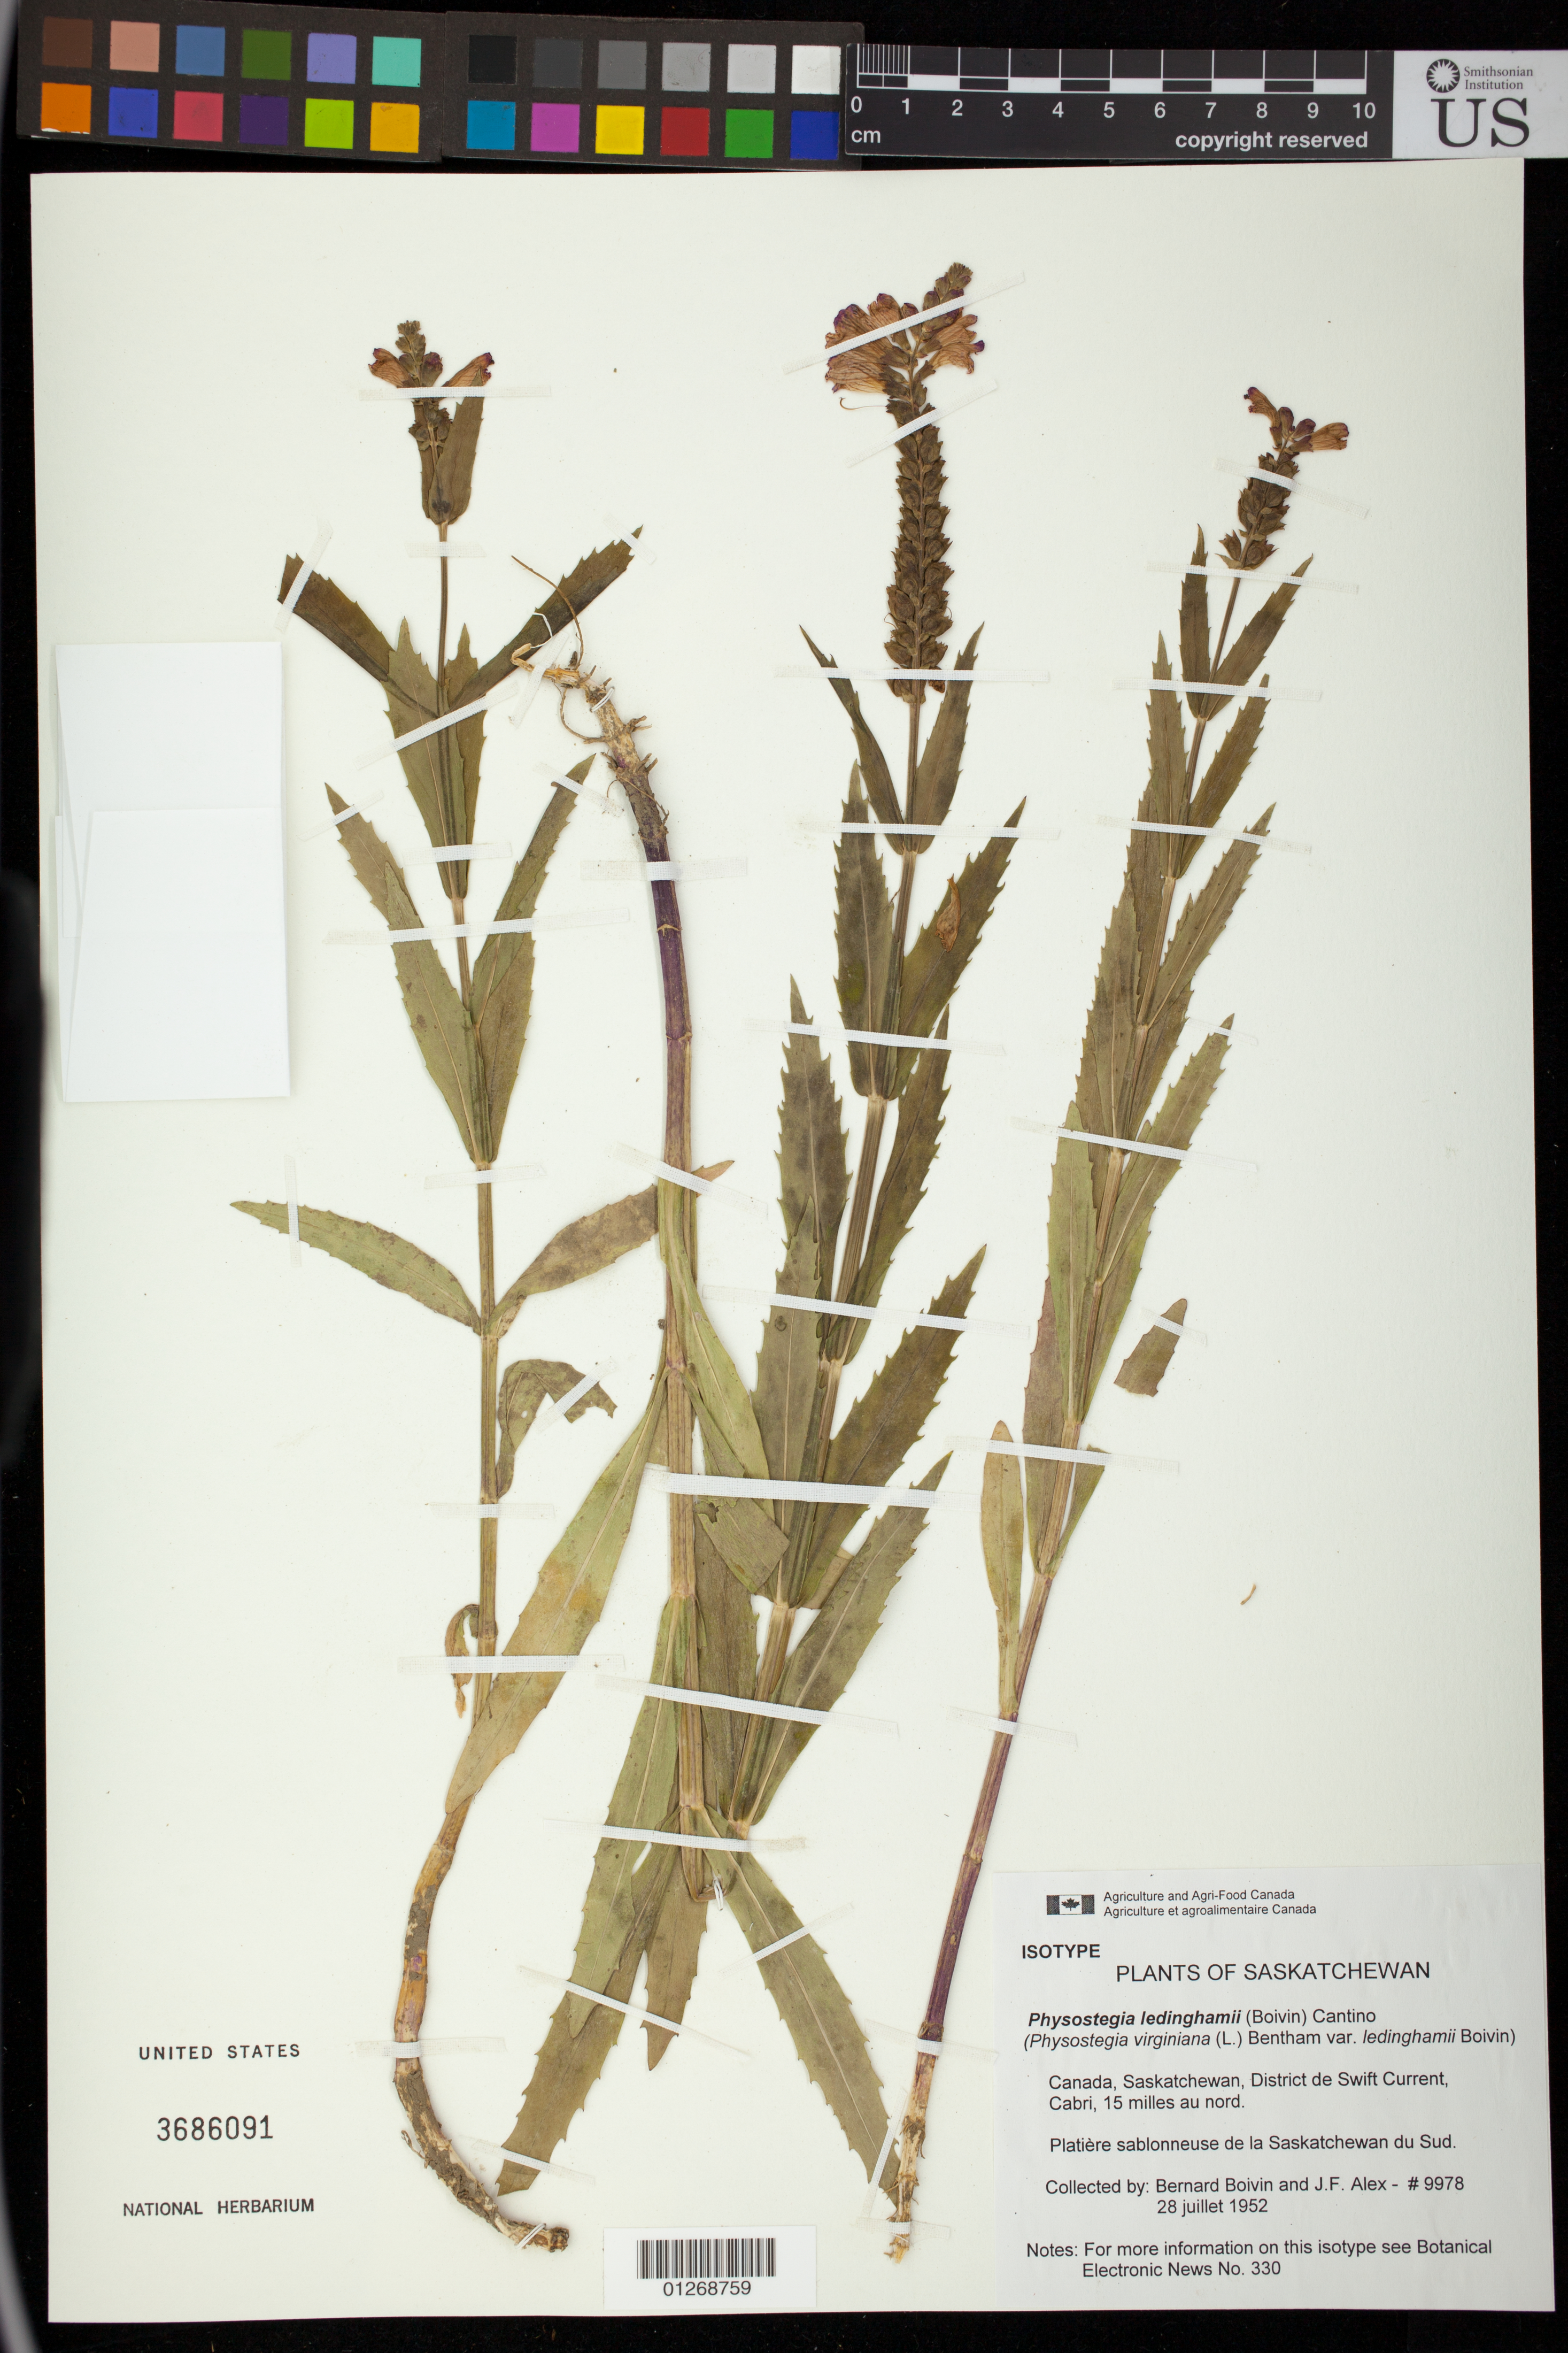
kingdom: Plantae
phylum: Tracheophyta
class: Magnoliopsida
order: Lamiales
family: Lamiaceae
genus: Physostegia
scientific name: Physostegia virginiana var. ledinghamii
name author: B. Boivin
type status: Isotype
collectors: J. R. B. Boivin & J. F. Alex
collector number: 9978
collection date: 1952-07-28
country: Canada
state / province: Saskatchewan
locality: District de Swift Current, Cabri, 15 milles au nord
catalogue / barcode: US 3686091